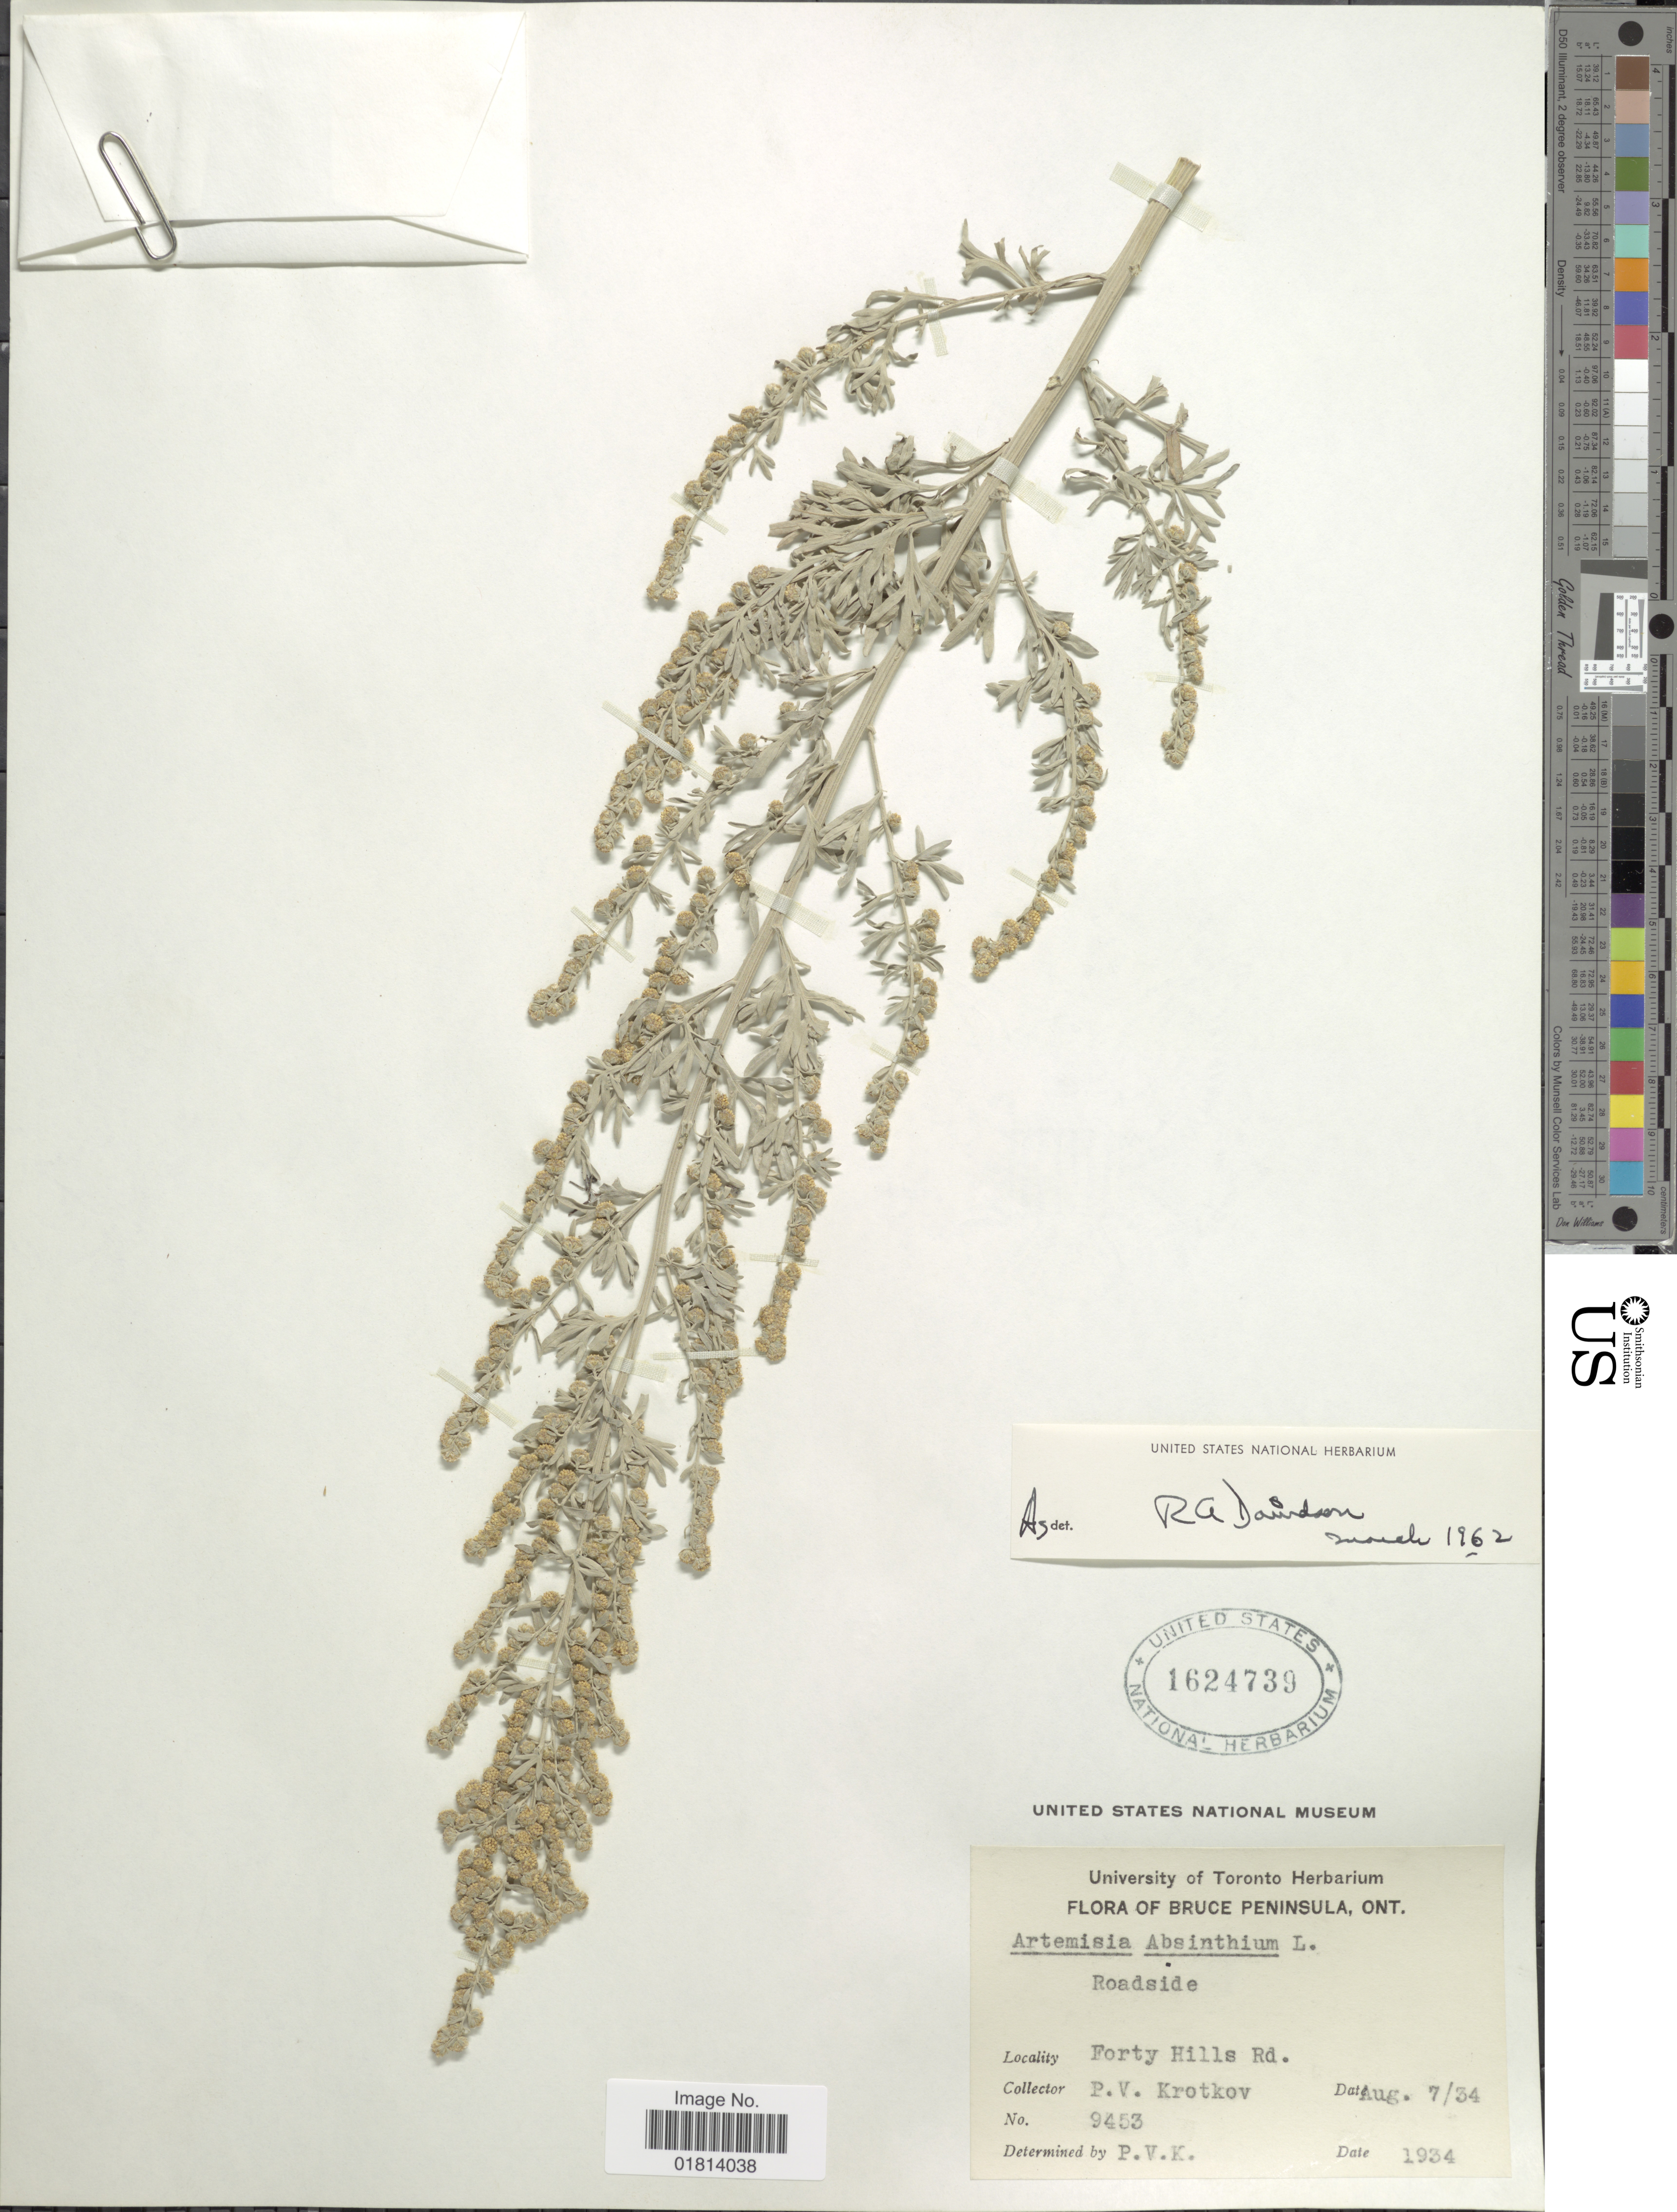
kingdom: Plantae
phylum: Tracheophyta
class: Magnoliopsida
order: Asterales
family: Asteraceae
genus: Artemisia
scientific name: Artemisia absinthium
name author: L.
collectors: P. V. Krotkov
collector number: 9453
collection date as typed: Transcribed d/m/y: 7/8/34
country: Canada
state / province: Ontario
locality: Bruce Peninsula. Forty Hills Rd.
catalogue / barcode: US 1624739